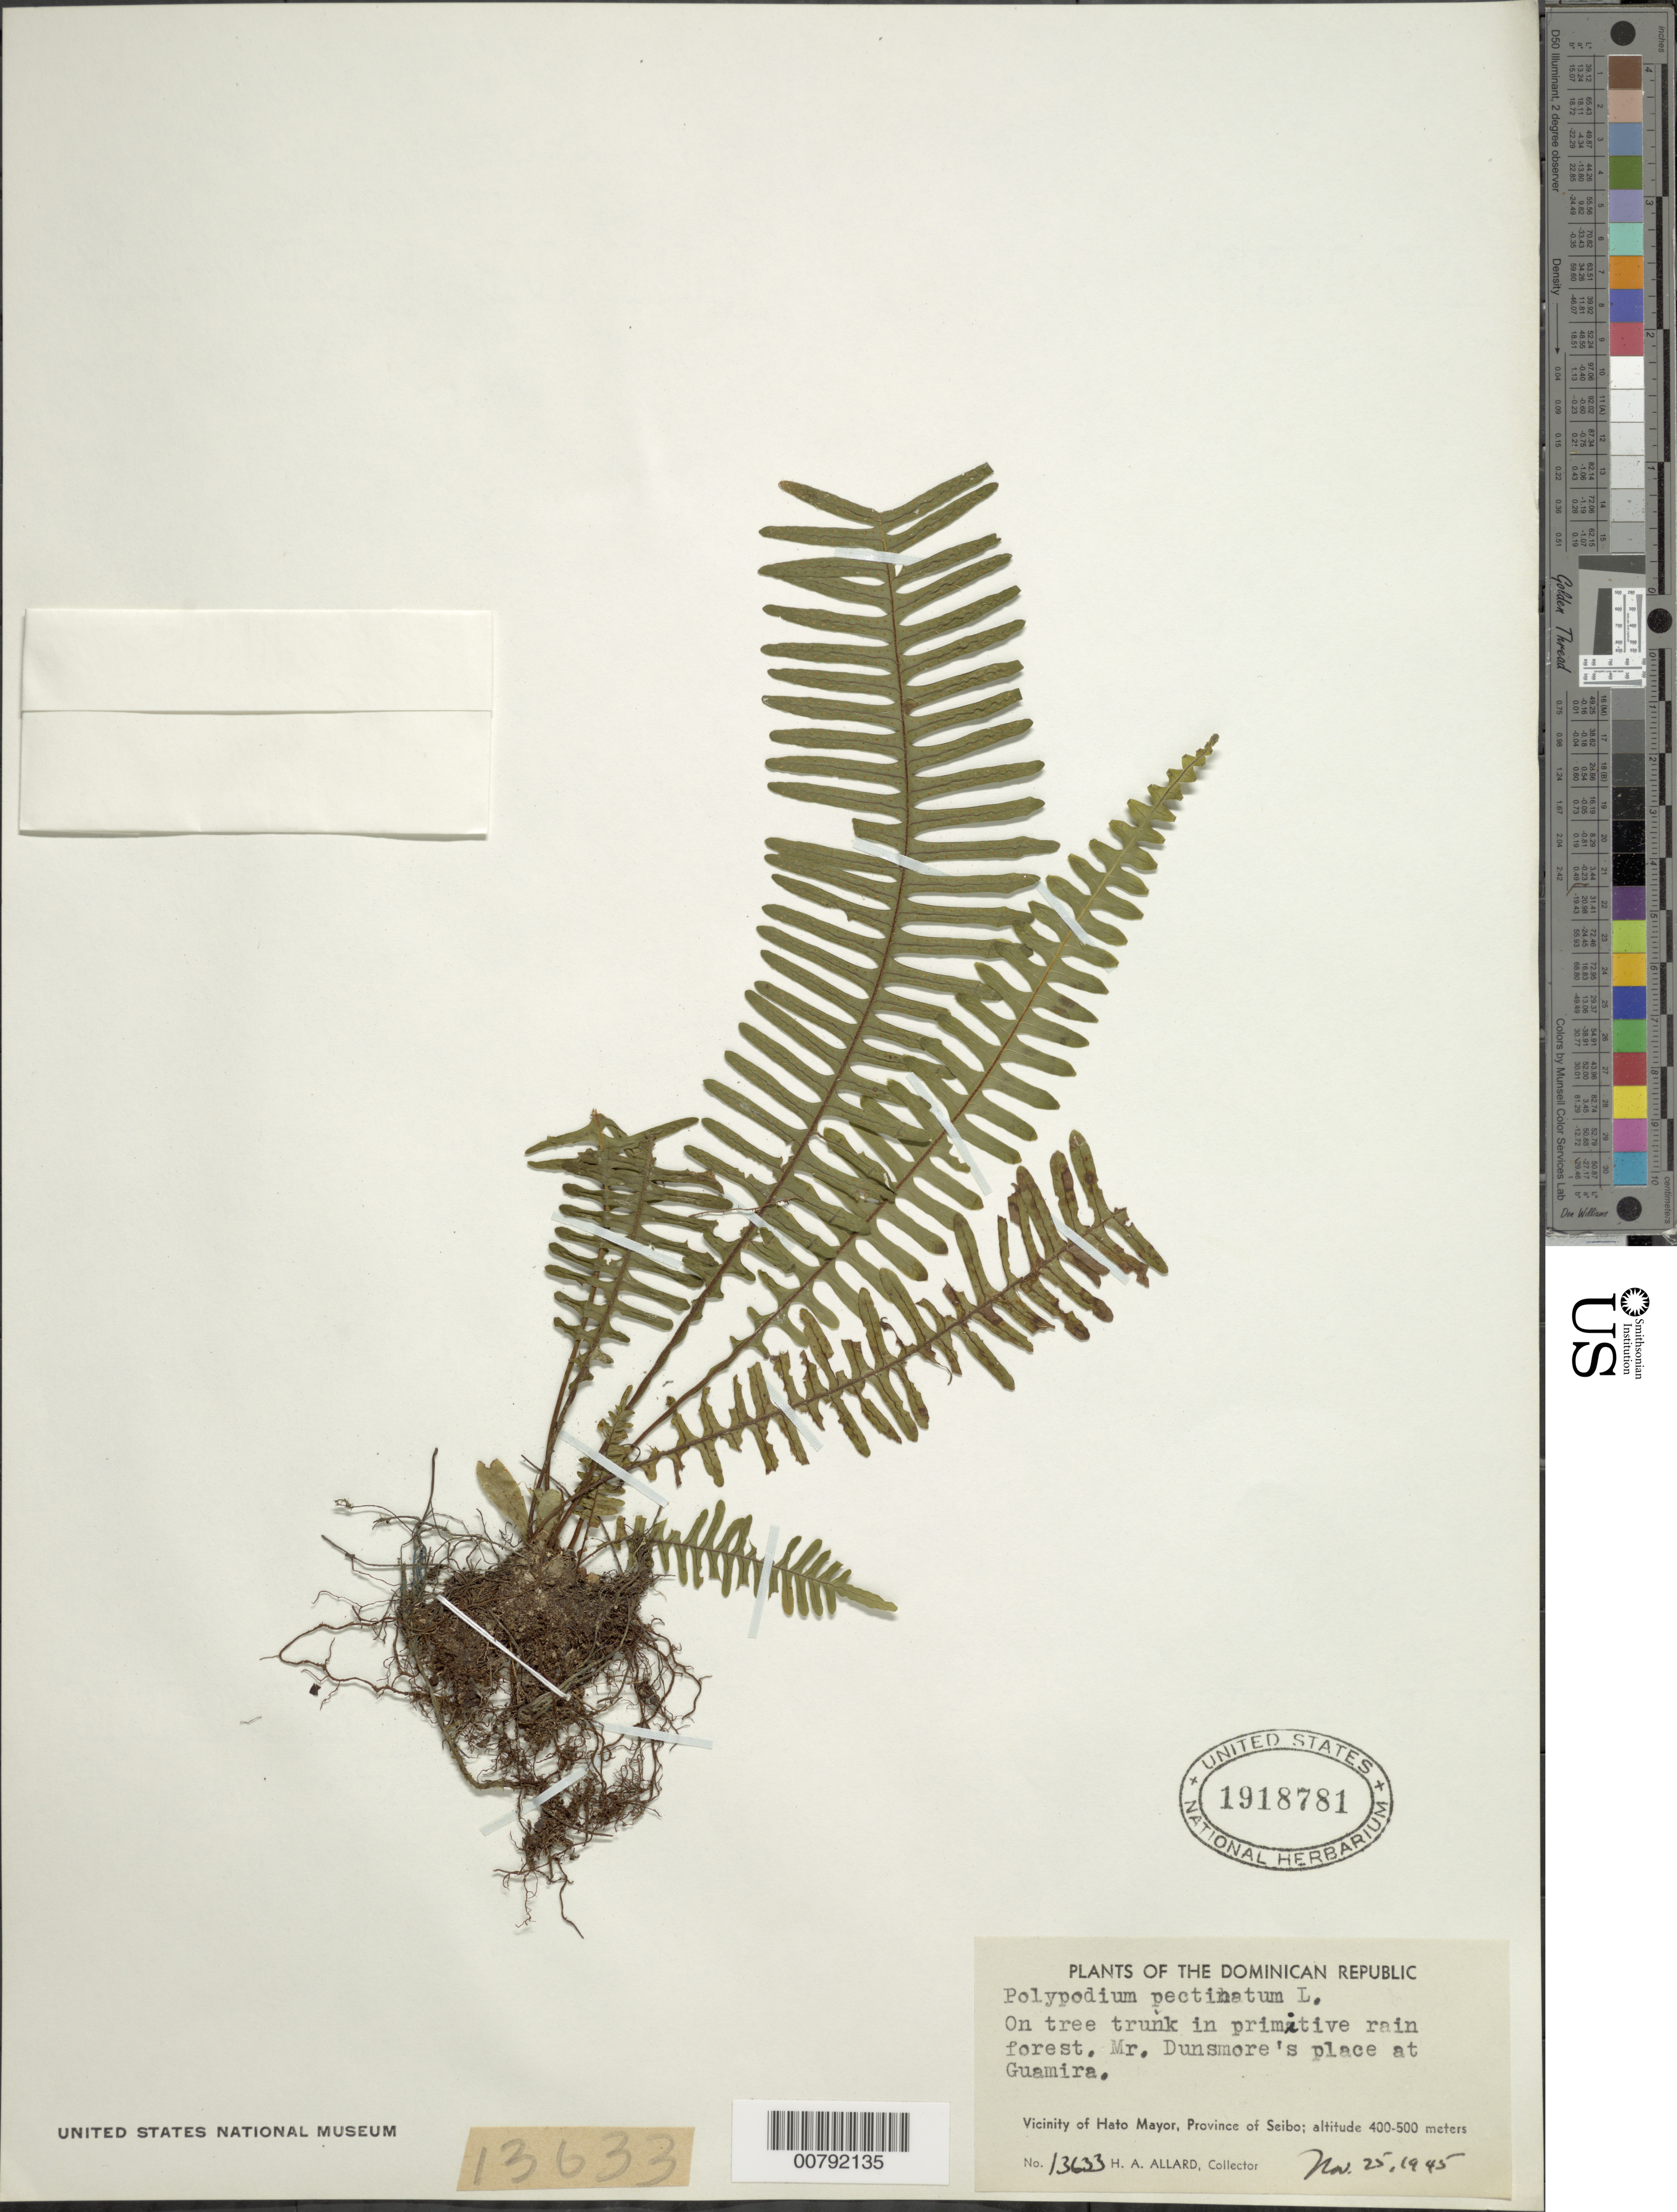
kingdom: Plantae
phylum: Tracheophyta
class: Polypodiopsida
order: Polypodiales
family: Polypodiaceae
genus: Pecluma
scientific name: Pecluma pectinata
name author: (L.) M.G. Price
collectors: H. A. Allard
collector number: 13633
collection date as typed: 25 Nov 1945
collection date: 1945-11-25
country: Dominican Republic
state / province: El Seibo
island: Hispaniola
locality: Hato Mayor, Guamira, Mr. Dunsmore's place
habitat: Primitive rain forest, on tree trunk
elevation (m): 400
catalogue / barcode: US 1918781